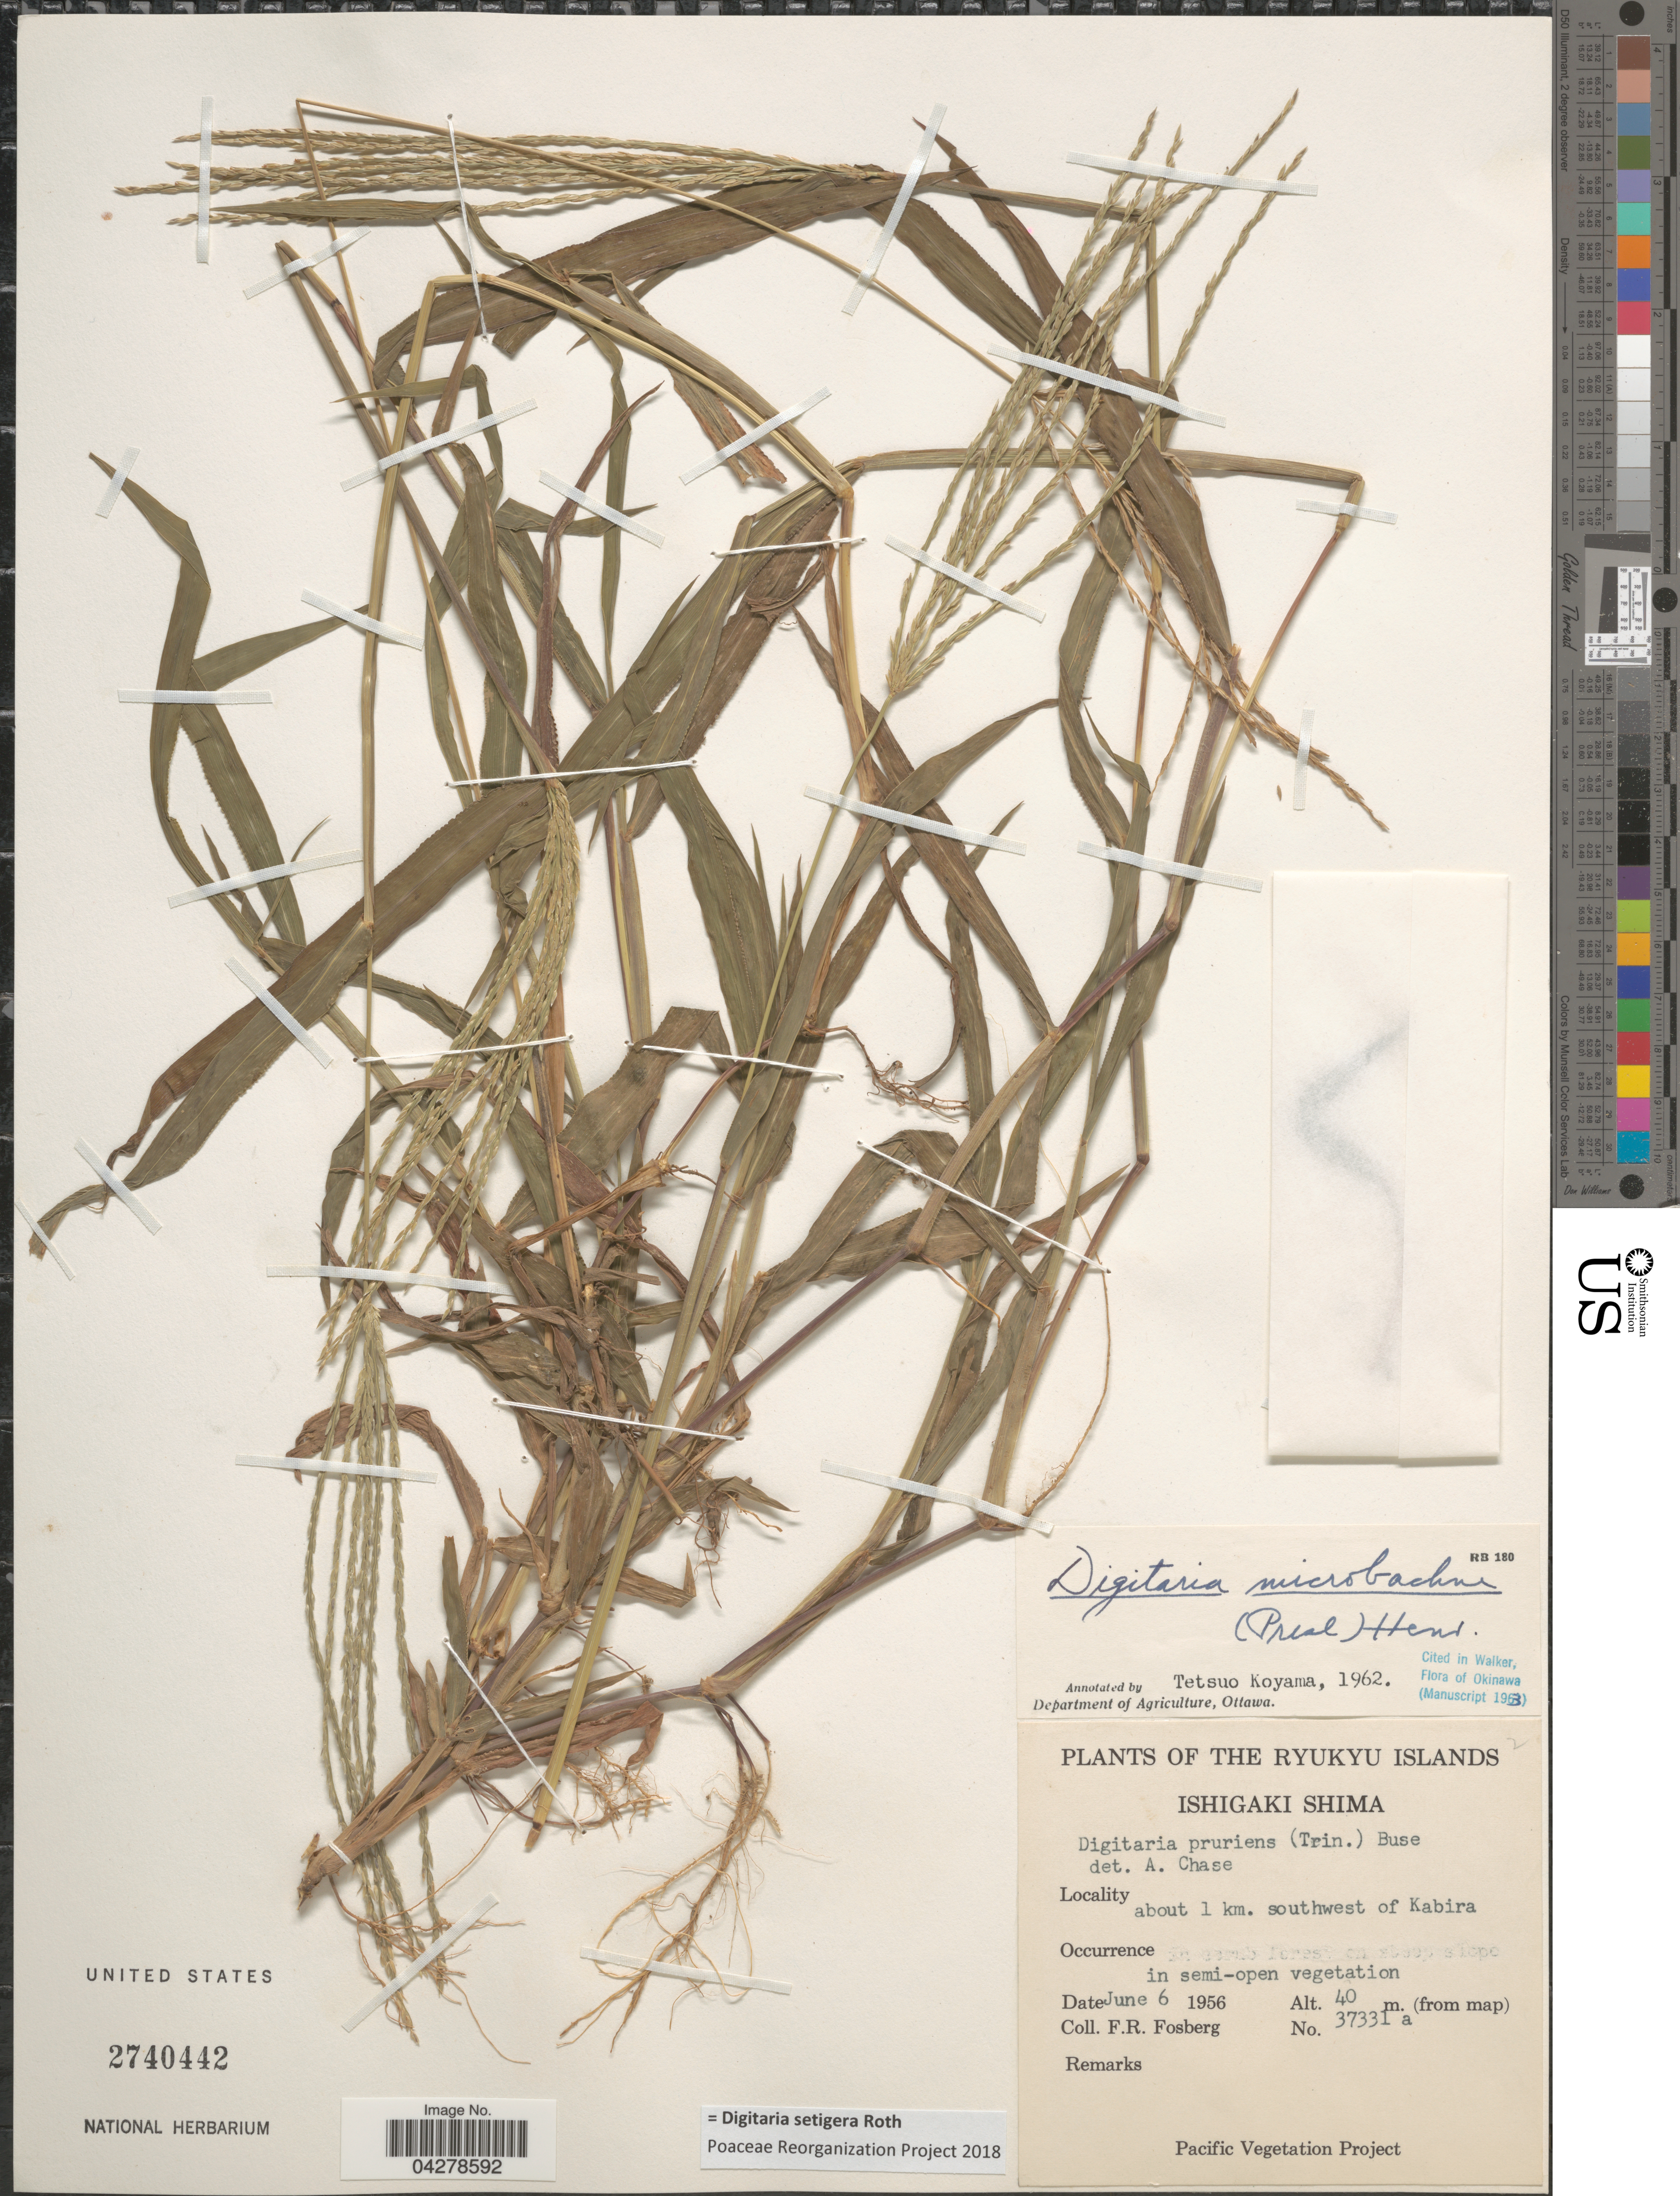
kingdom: Plantae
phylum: Tracheophyta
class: Liliopsida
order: Poales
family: Poaceae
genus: Digitaria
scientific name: Digitaria setigera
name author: Roth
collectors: F. R. Fosberg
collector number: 37331a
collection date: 1956-06-06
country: Japan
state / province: Okinawa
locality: The Ryukyu Islands. Ishigaki Shima. About 1 km. southwest of Kabira. In semi-open vegetation.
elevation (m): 40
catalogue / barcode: US 2740442